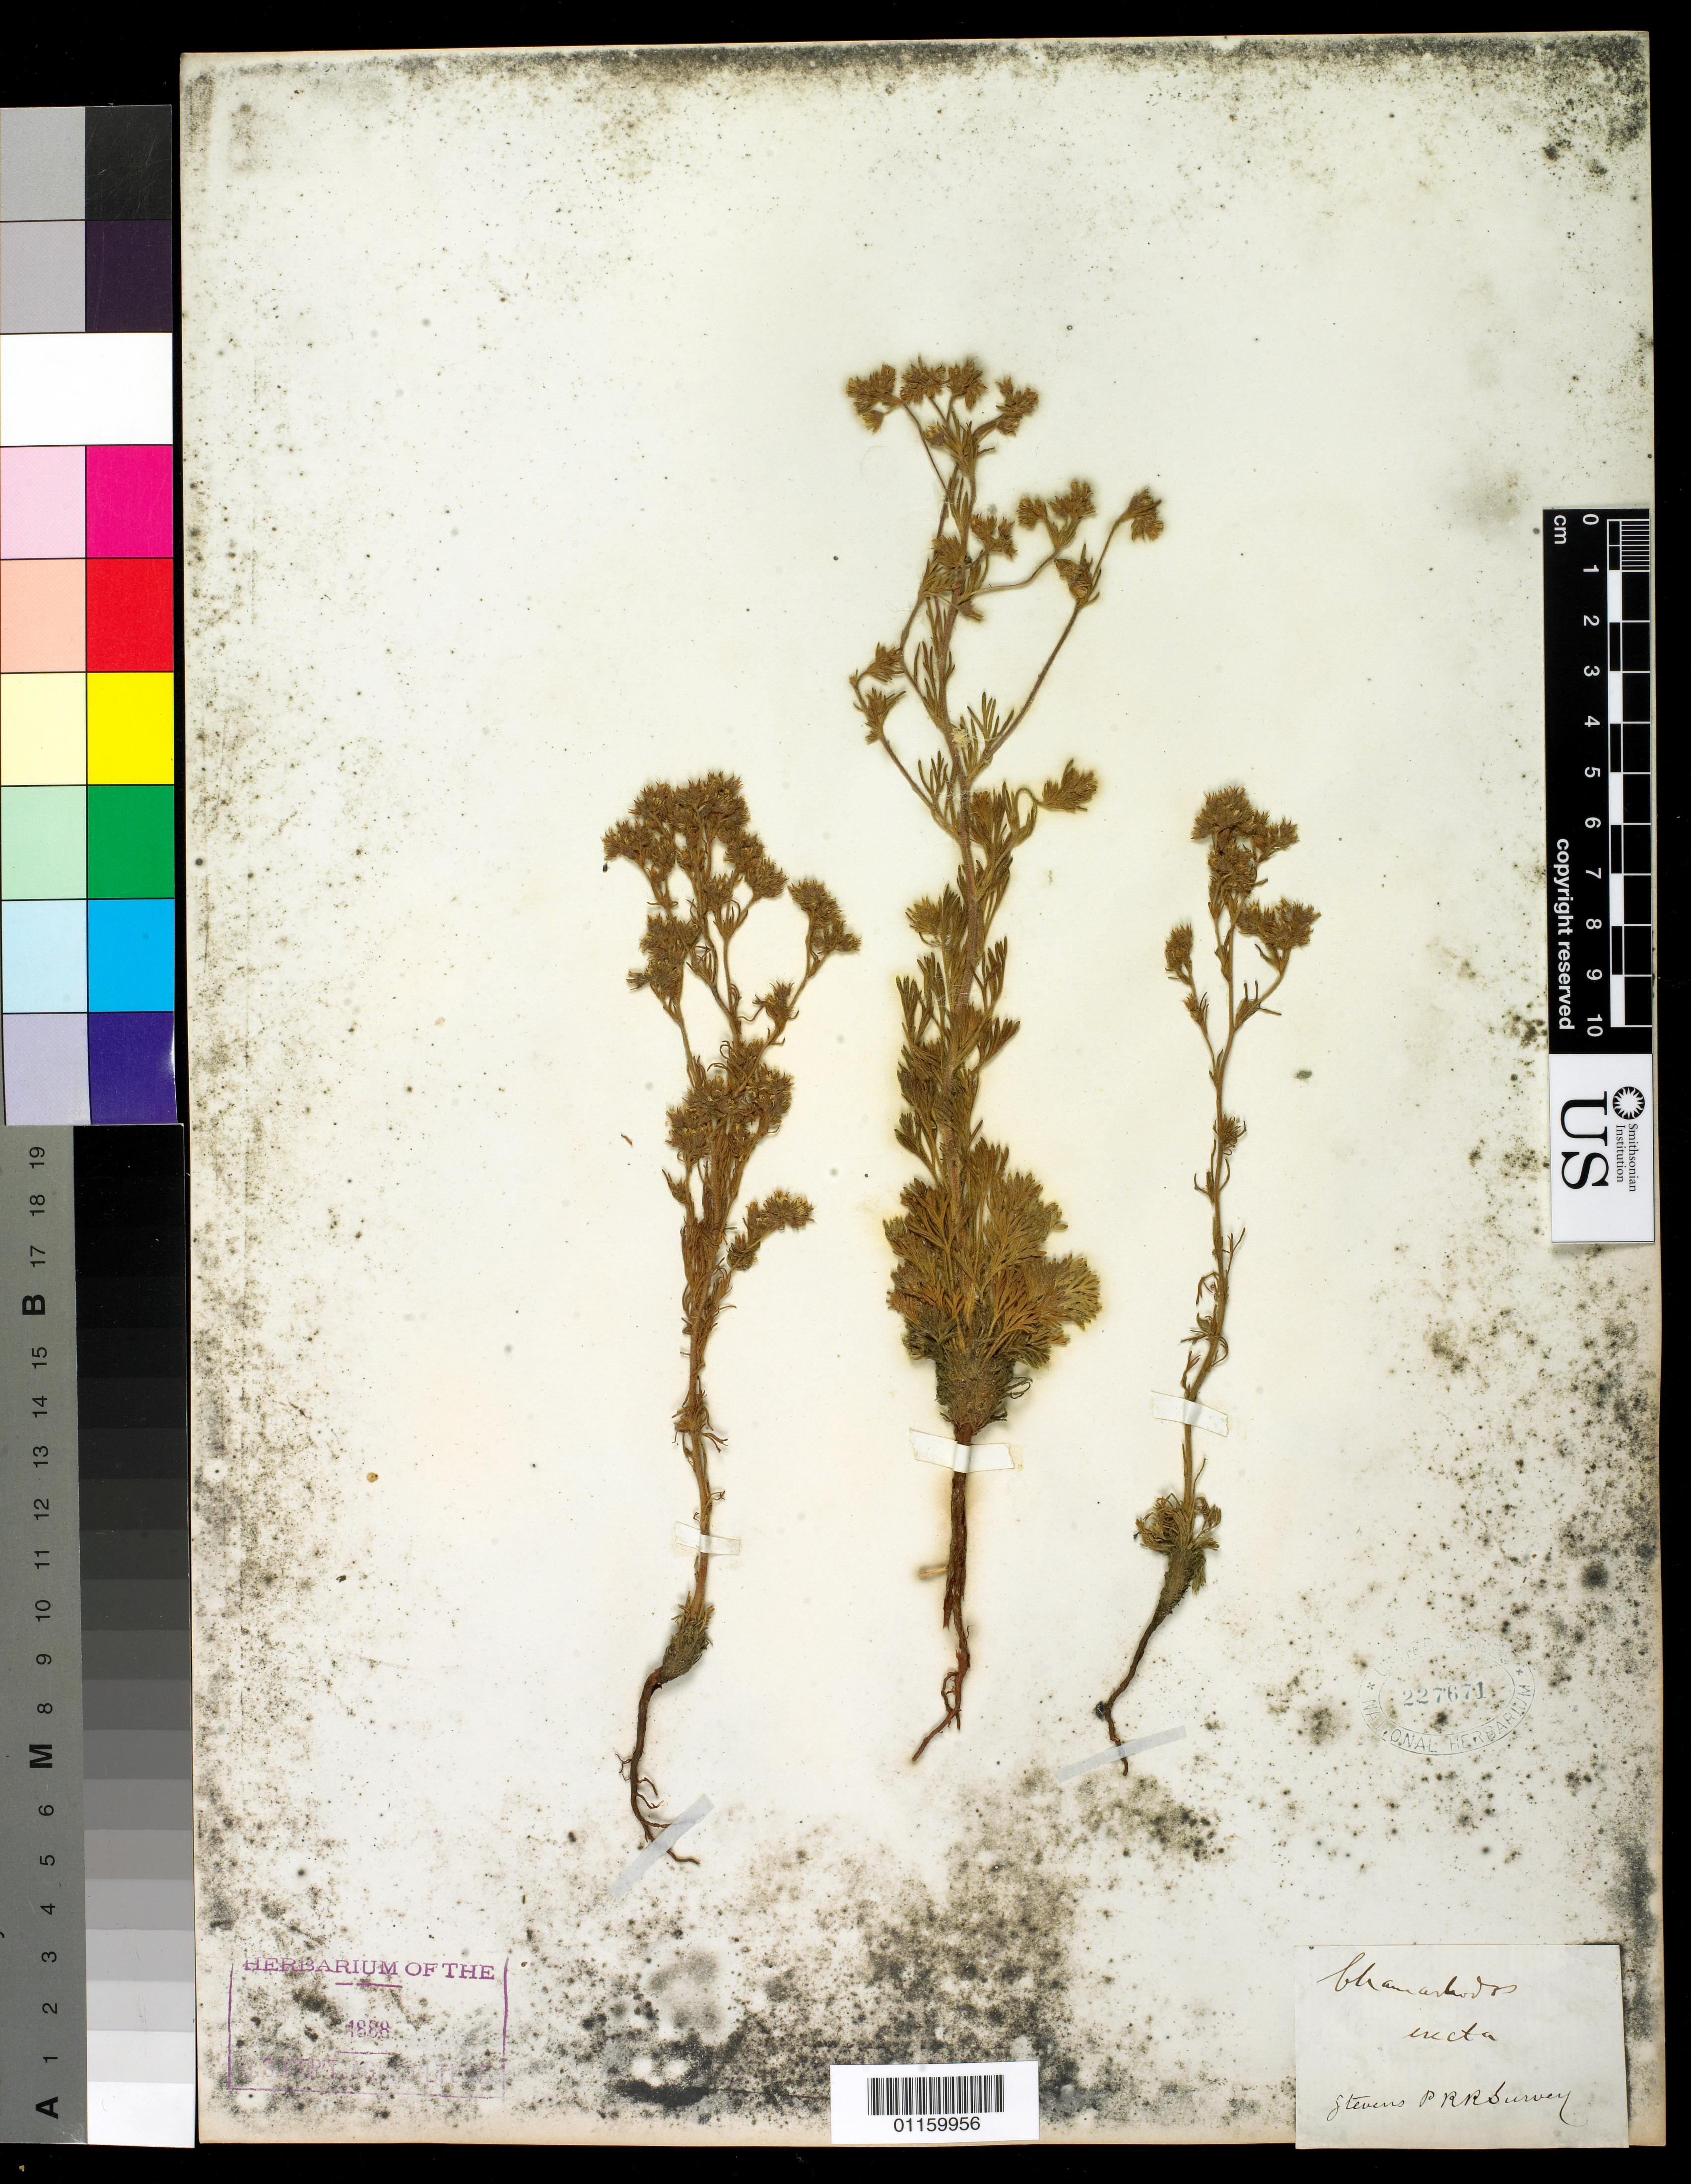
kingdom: Plantae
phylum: Tracheophyta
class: Magnoliopsida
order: Rosales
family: Rosaceae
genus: Chamaerhodos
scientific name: Chamaerhodos erecta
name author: (L.) Bunge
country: United States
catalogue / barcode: US 227671